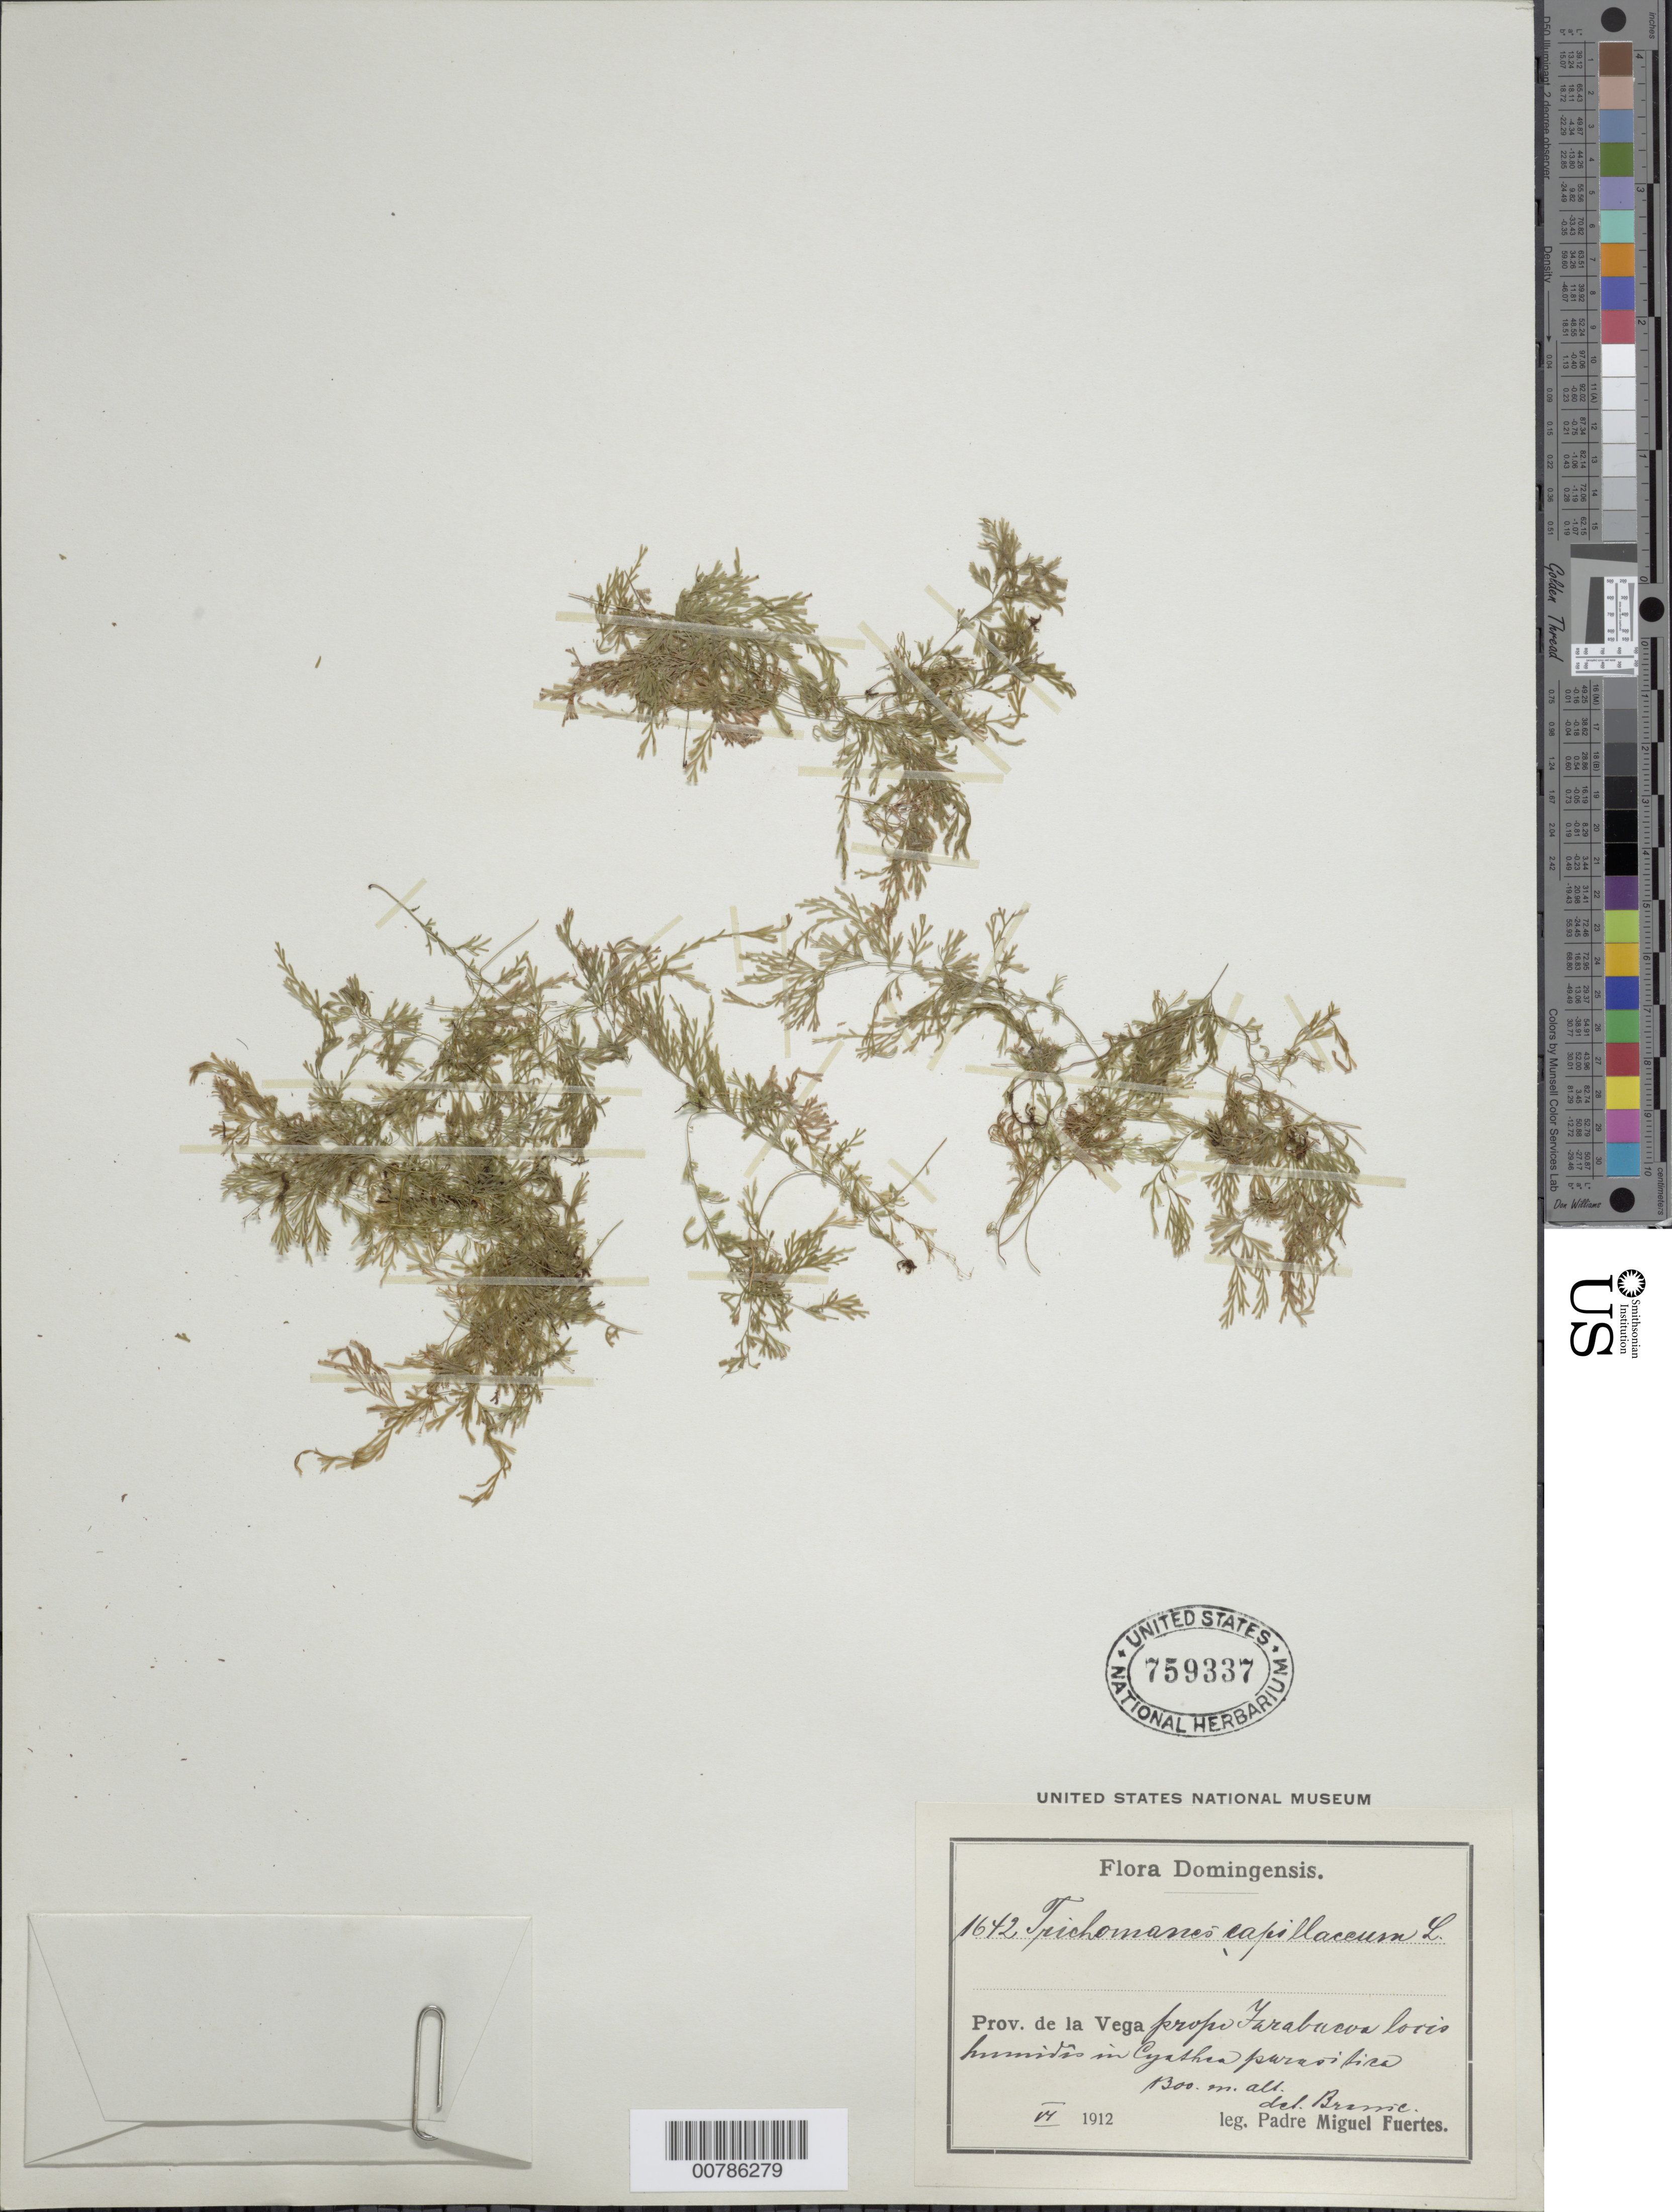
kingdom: Plantae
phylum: Tracheophyta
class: Polypodiopsida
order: Hymenophyllales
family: Hymenophyllaceae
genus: Polyphlebium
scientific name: Polyphlebium angustatum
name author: (Carmich.) Ebihara & Dubuisson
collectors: M. D. Fuertes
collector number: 1642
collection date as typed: Jun 1912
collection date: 1912-06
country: Dominican Republic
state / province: La Vega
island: Hispaniola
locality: Jarabacoa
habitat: Locis humidis in Cyathea parasitica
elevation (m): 1300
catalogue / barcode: US 759337